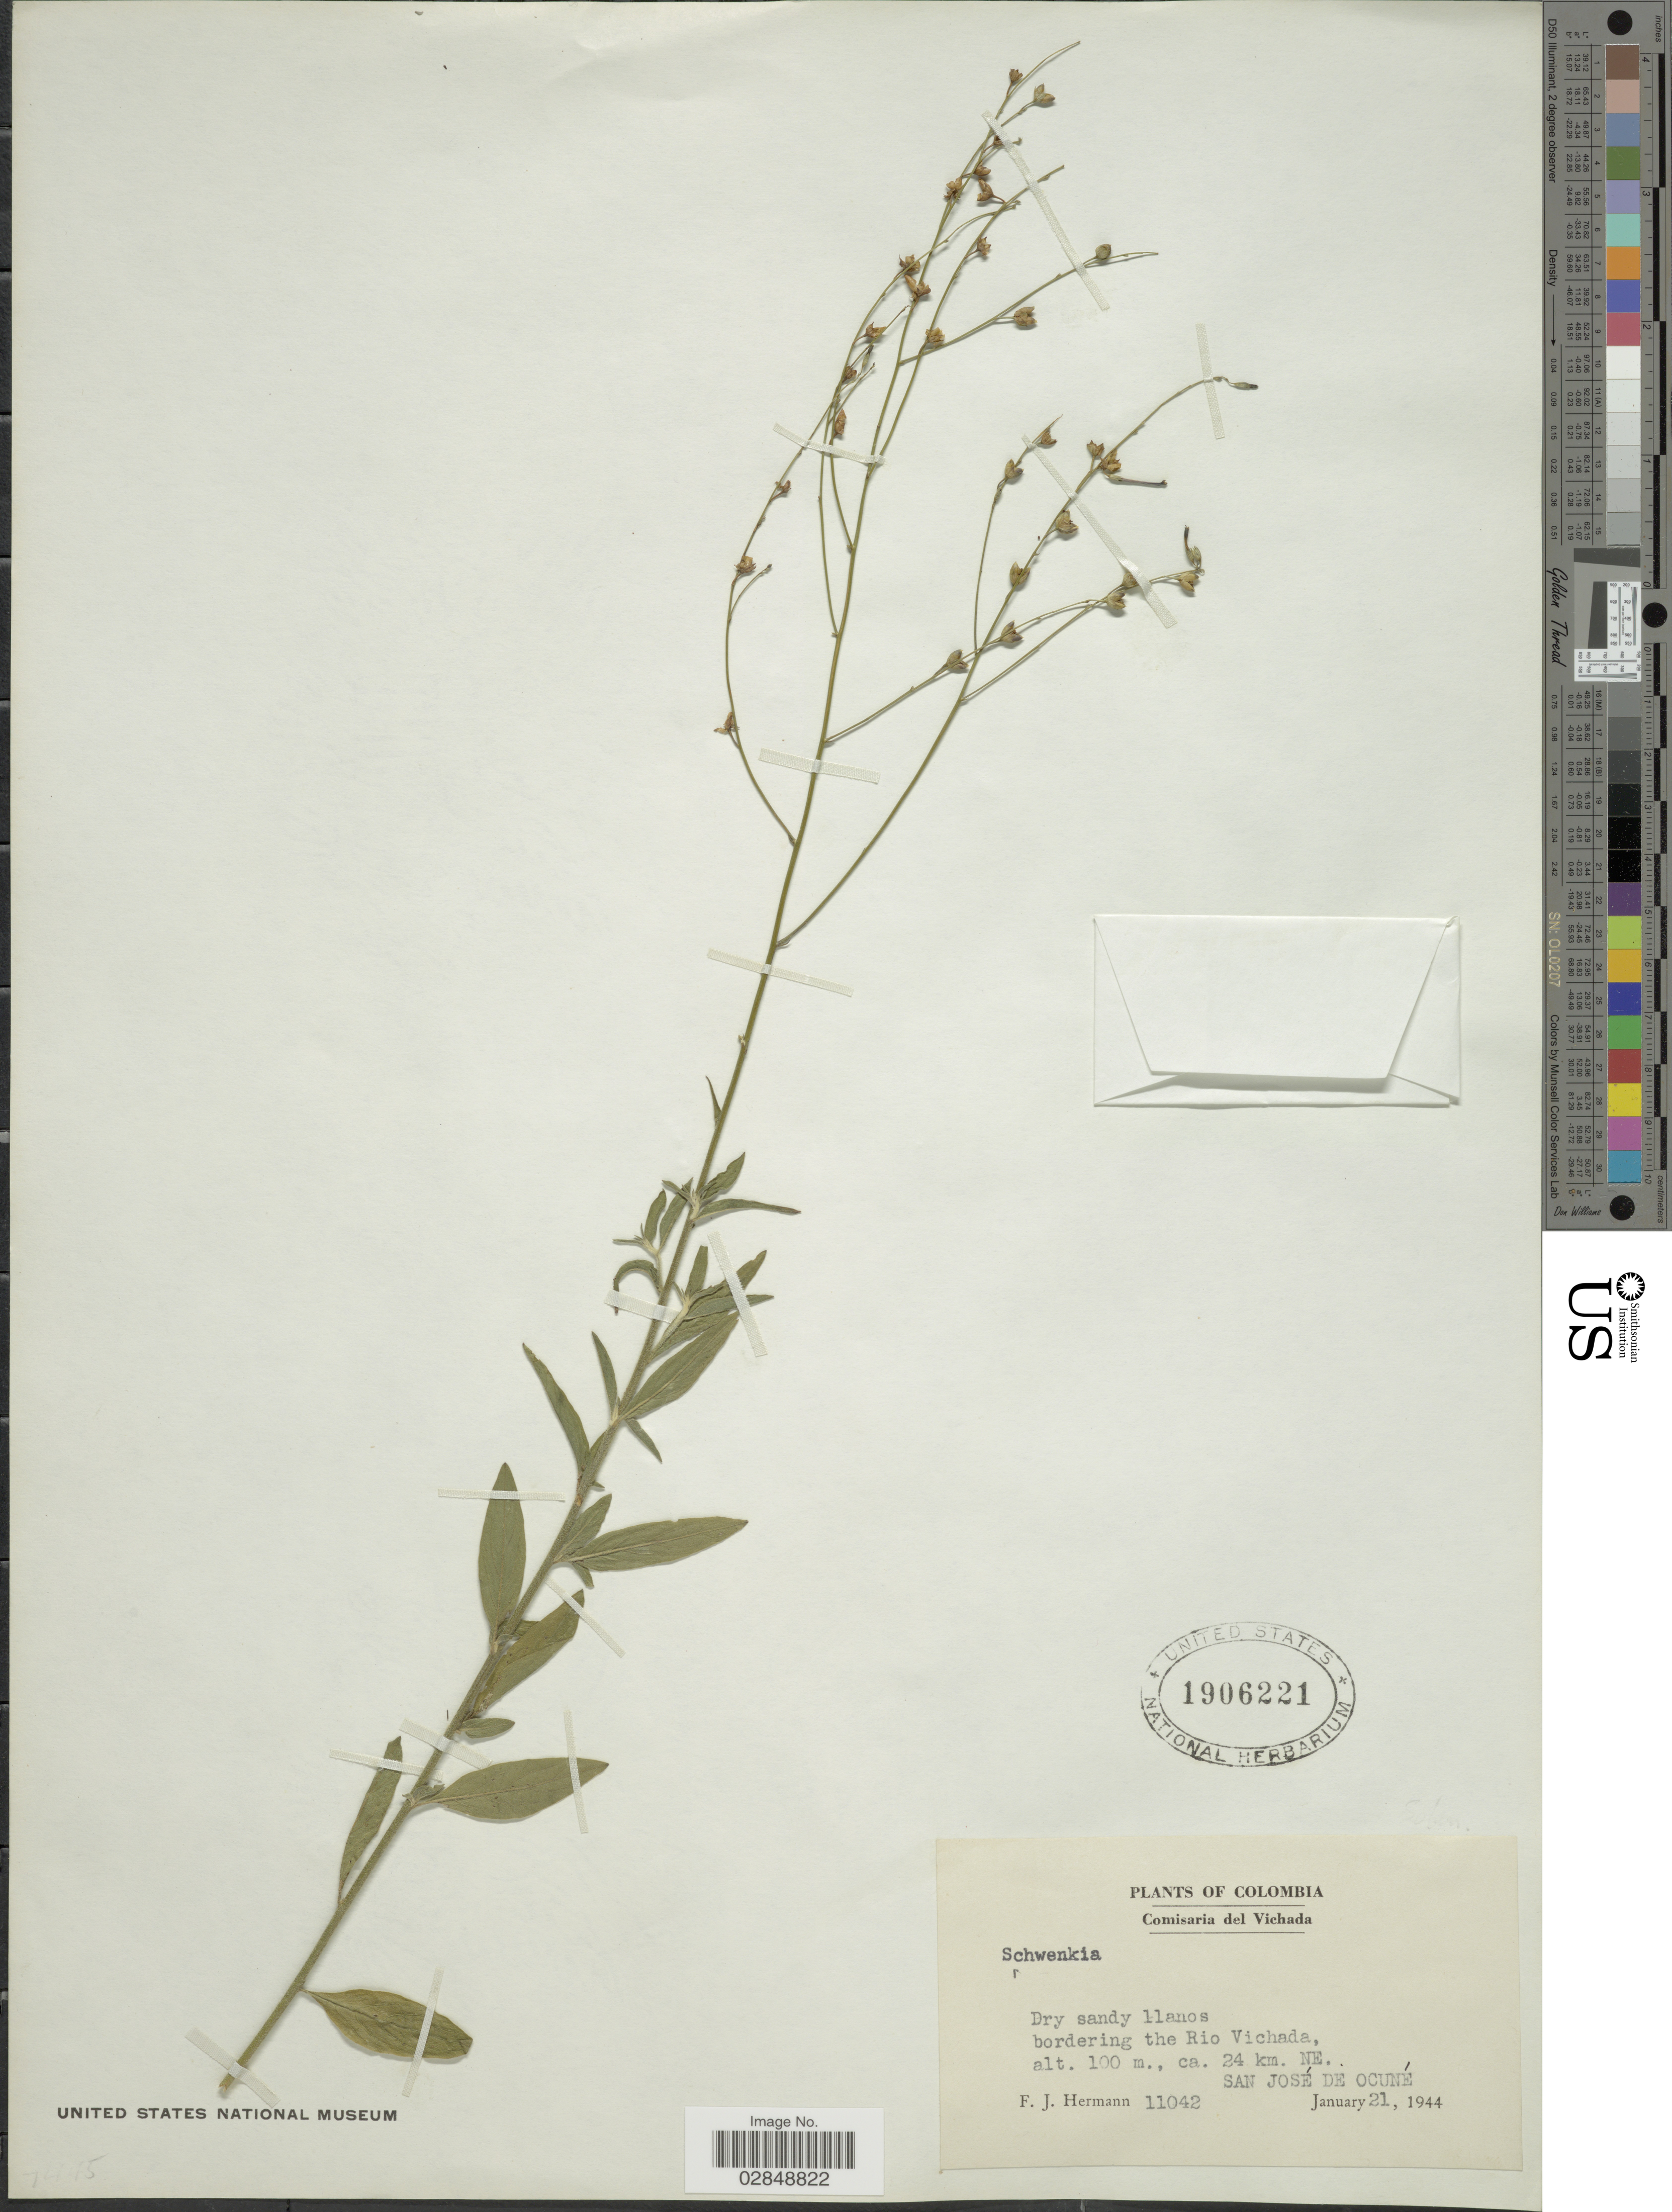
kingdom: Plantae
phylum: Tracheophyta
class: Magnoliopsida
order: Solanales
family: Solanaceae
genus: Schwenckia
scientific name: Schwenckia sp.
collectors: F. J. Hermann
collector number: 11042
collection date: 1944-01-21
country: Colombia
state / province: Vichada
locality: Comisaria del Vichada. Dry sandy llanos bordering the Rio Vichada, ca. 24 km., NE. San José de Ocuné.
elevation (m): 100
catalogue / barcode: US 1906221